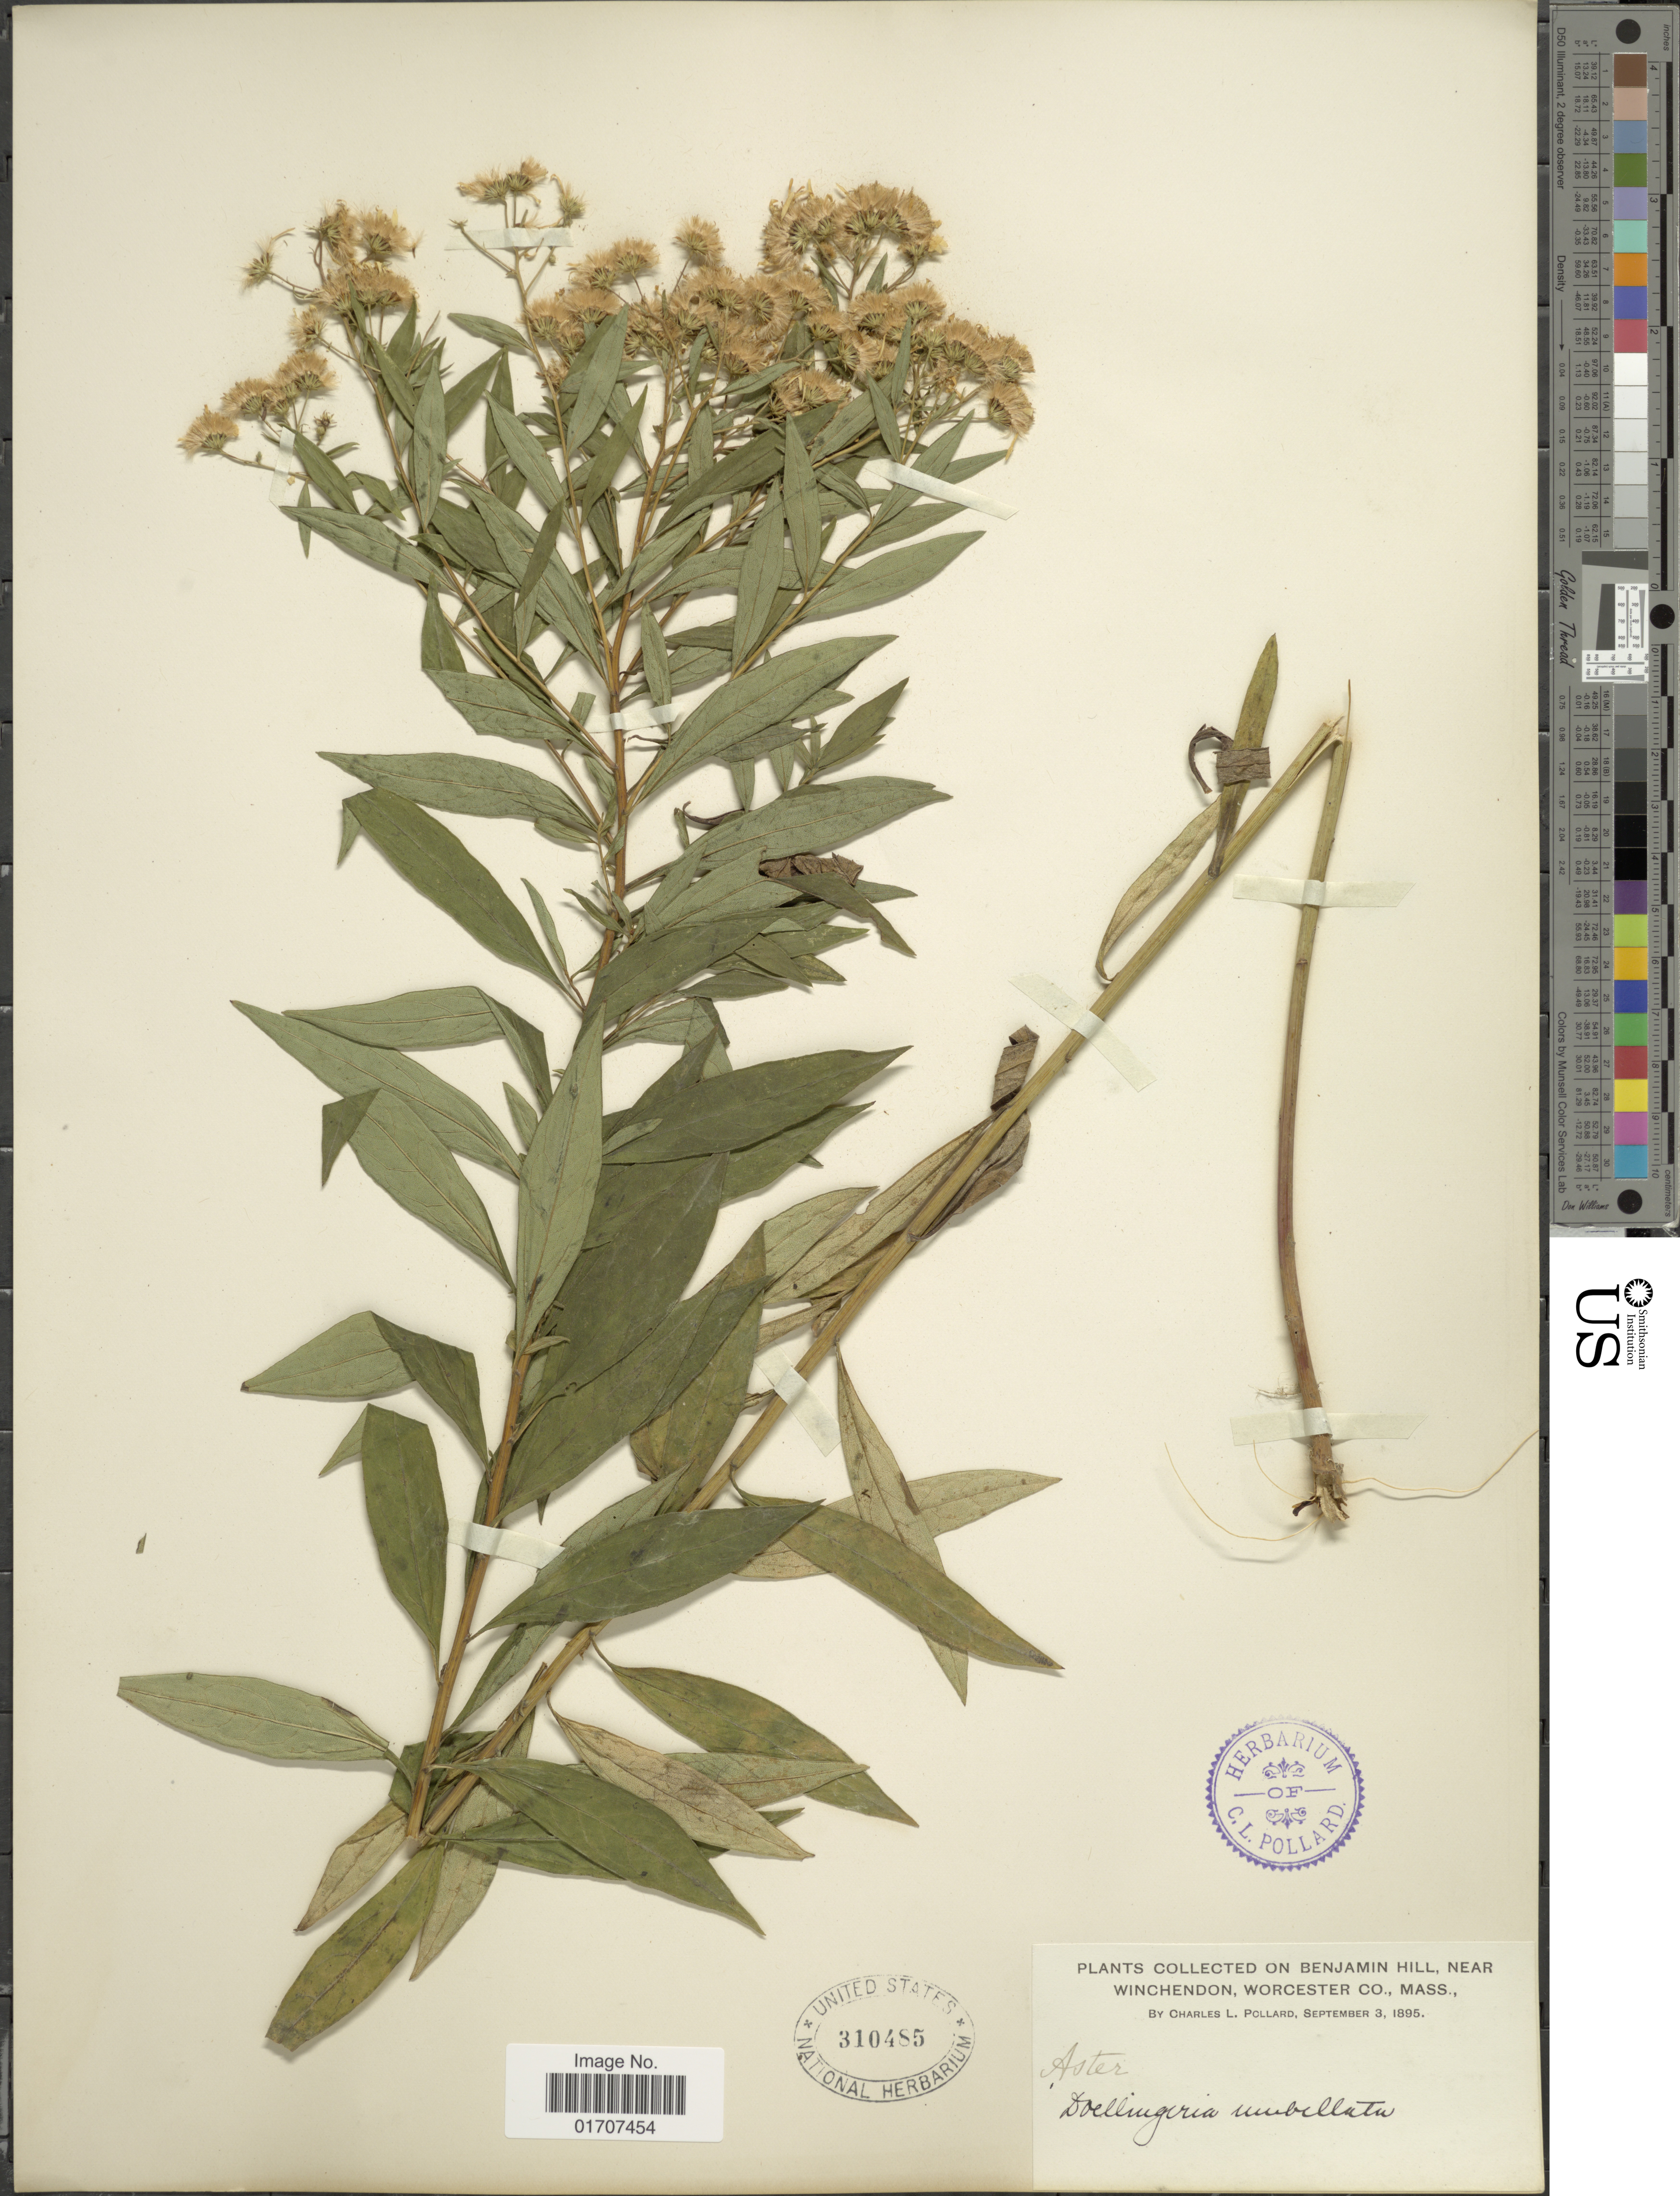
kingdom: Plantae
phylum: Tracheophyta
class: Magnoliopsida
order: Asterales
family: Asteraceae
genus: Doellingeria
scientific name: Doellingeria umbellata var. umbellata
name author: Nees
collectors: C. L. Pollard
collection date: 1895-09-03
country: United States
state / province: Massachusetts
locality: On Benjamin Hill, Near Winchendon, Worcester Co., Mass.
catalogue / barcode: US 310485